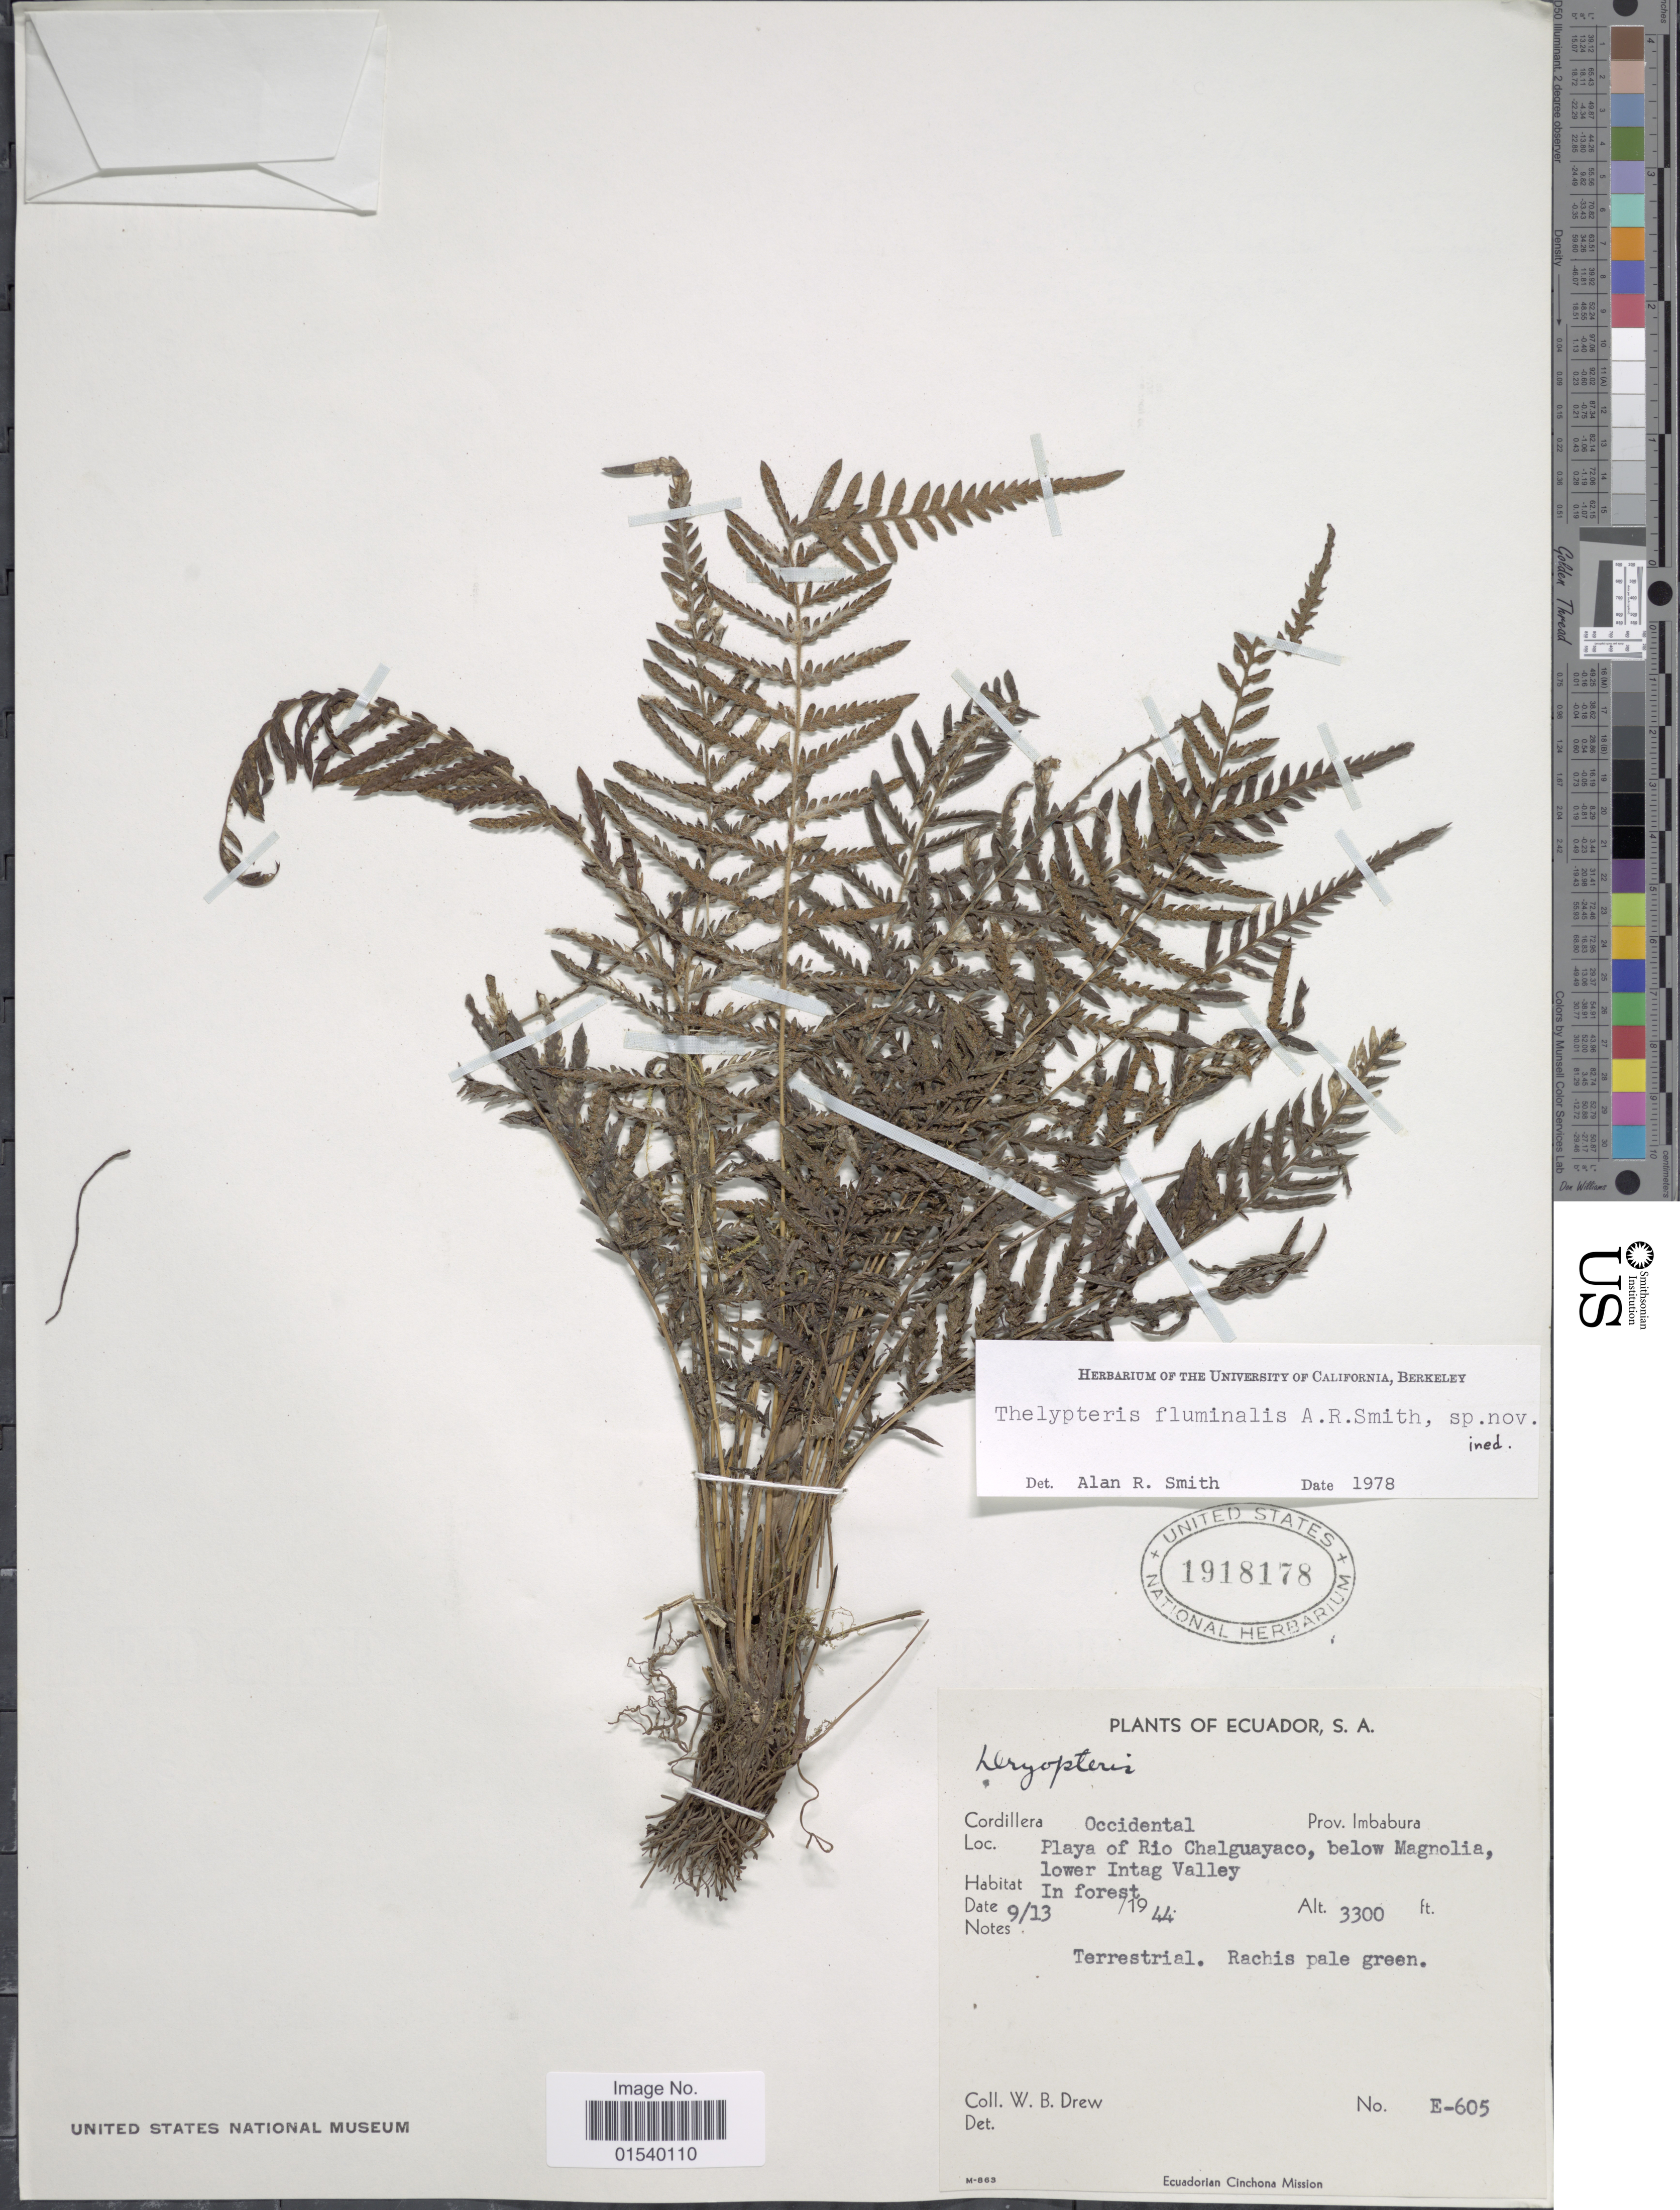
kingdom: Plantae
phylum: Tracheophyta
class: Polypodiopsida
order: Polypodiales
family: Thelypteridaceae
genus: Amauropelta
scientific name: Amauropelta fluminalis (A.R. Sm.) comb. nov., ined. 2015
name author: (A.R. Sm.)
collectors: W. B. Drew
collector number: E-605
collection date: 1944-09-13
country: Ecuador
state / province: Imbabura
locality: Cordillera Occidental, Playa of Rio Chalguayaco, below Magnolia, lower Intag Valley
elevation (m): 1006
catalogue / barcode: US 1918178